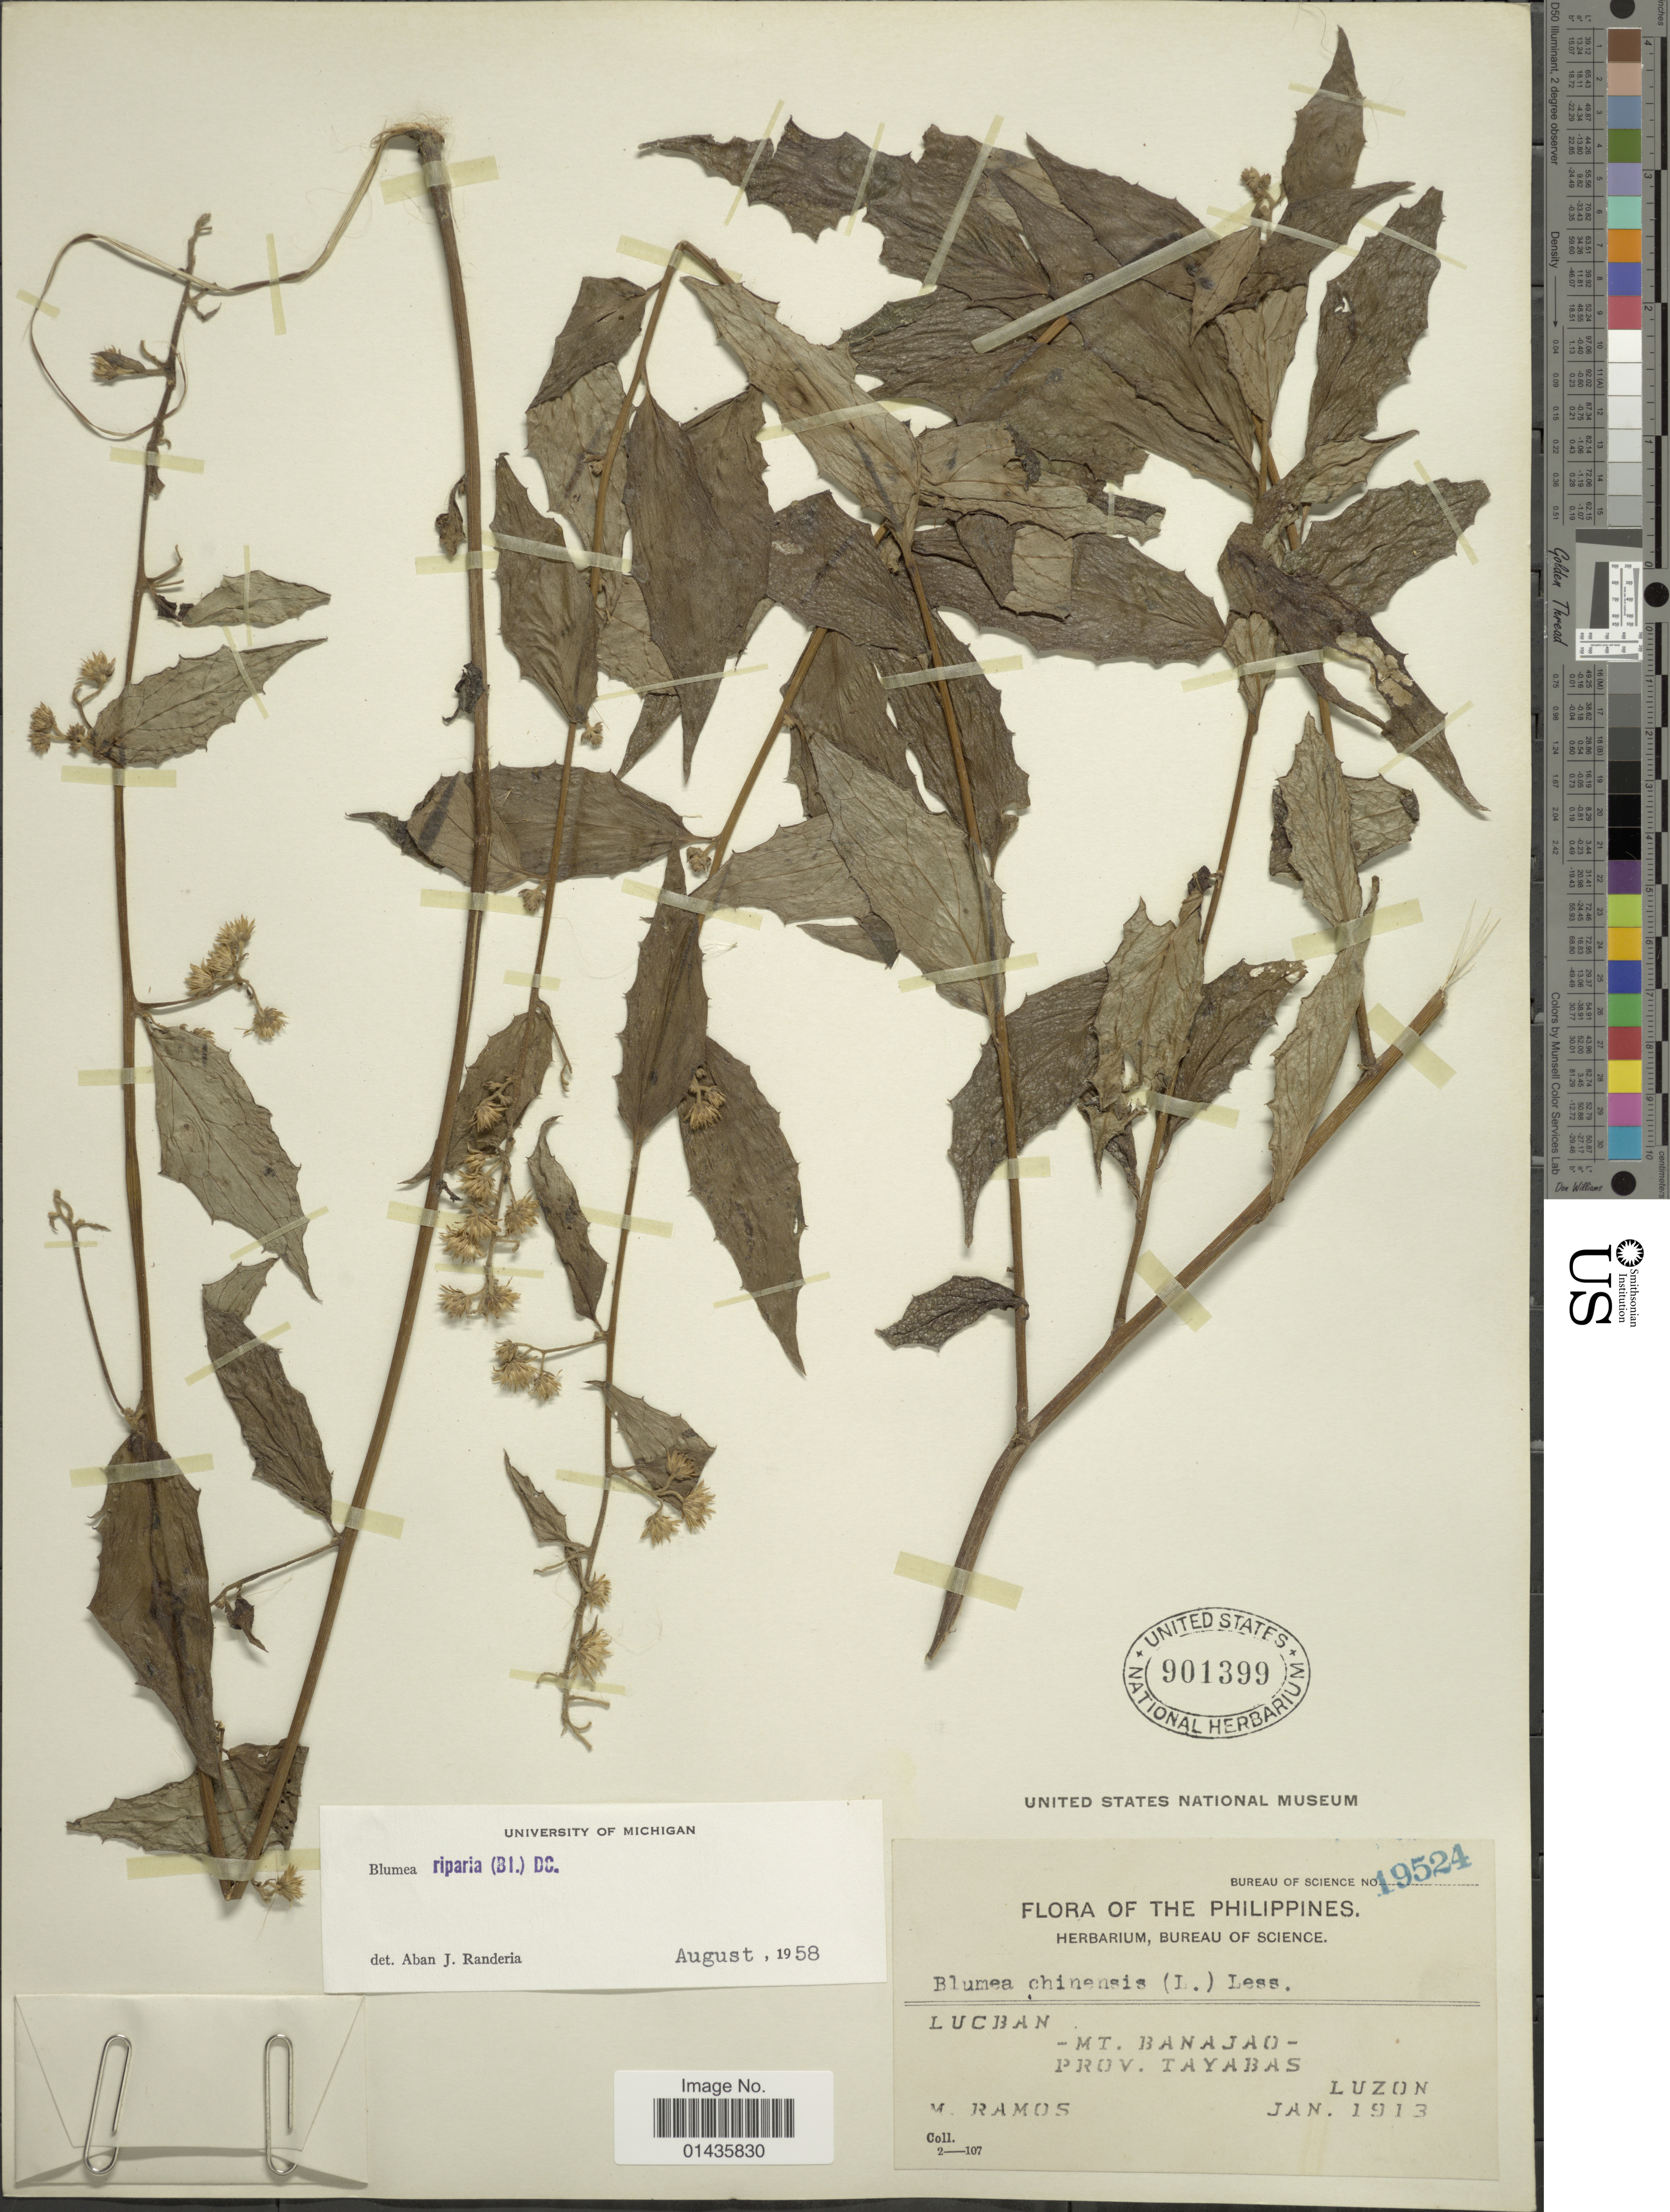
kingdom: Plantae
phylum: Tracheophyta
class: Magnoliopsida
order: Asterales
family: Asteraceae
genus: Blumea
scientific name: Blumea riparia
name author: (Blume) DC.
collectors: M. Ramos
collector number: Bureau of Science 19524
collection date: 1913-01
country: Philippines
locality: Lucban, Mt. Banajao, Prov. Tayabas, Luzon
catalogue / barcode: US 901399